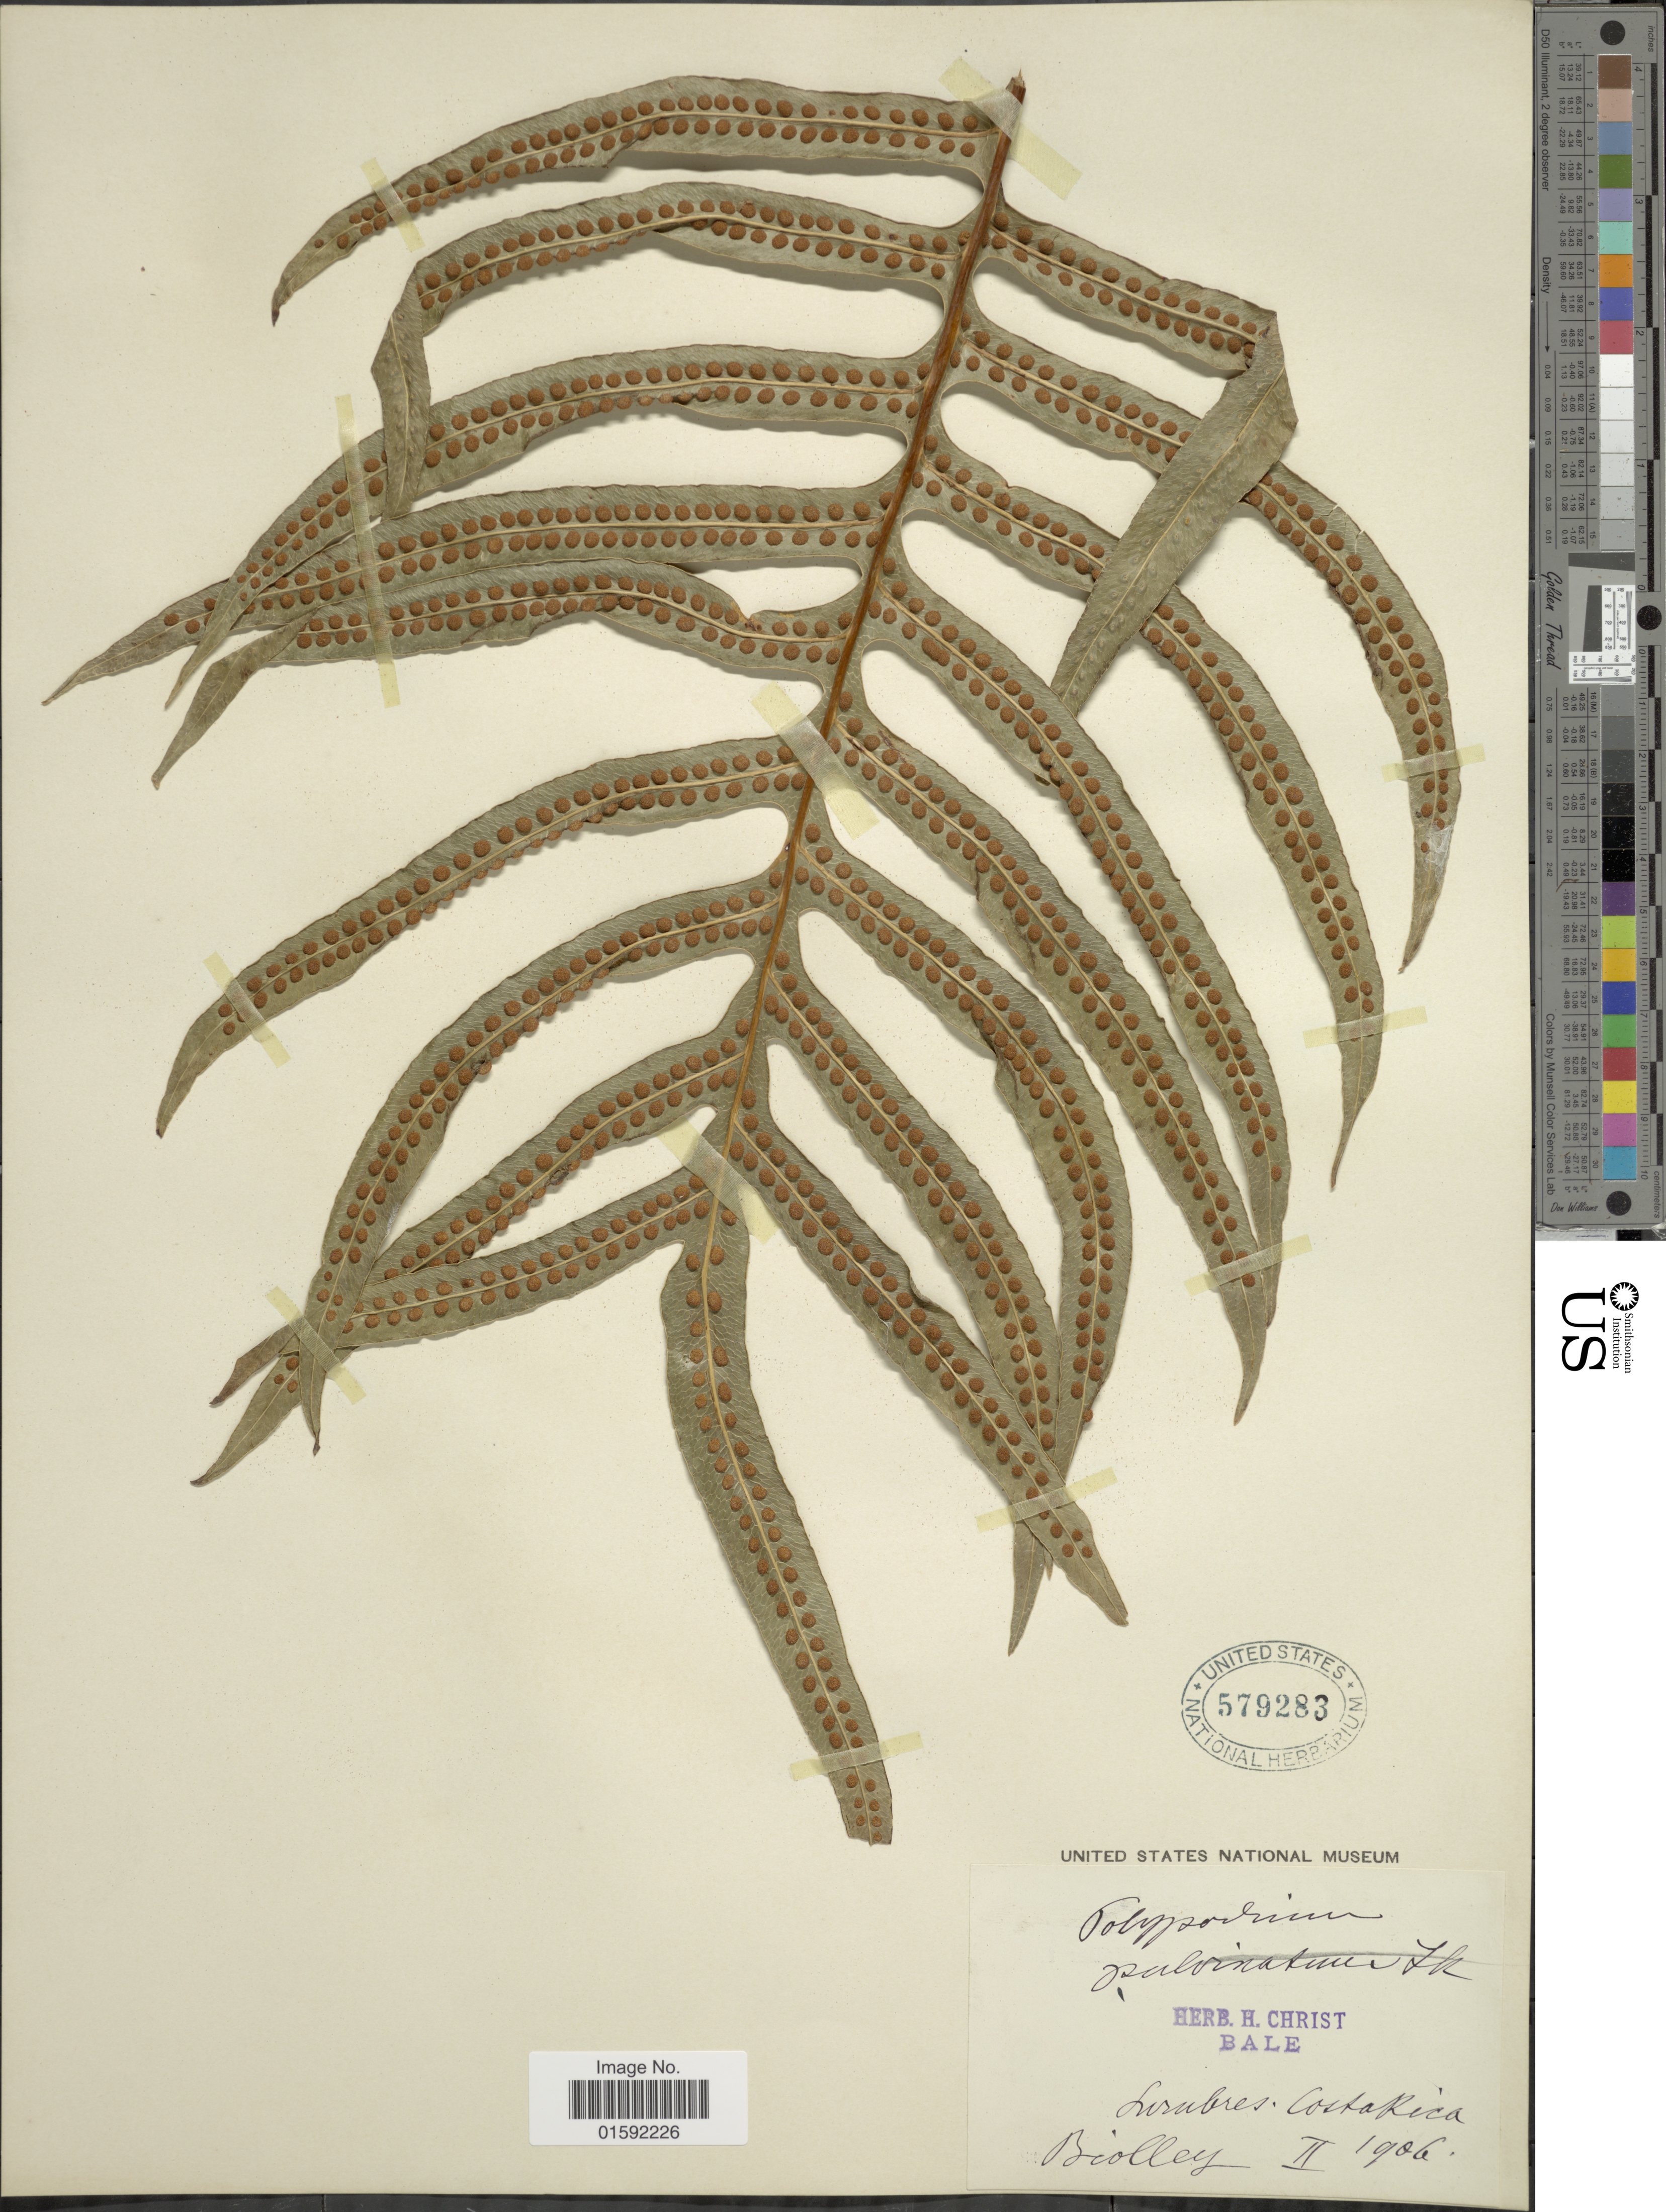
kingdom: Plantae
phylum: Tracheophyta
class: Polypodiopsida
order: Polypodiales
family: Polypodiaceae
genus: Phlebodium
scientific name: Phlebodium pseudoaureum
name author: (Cav.) Lellinger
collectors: P. Biolley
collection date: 1906-02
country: Costa Rica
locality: Lurubres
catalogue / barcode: US 579283